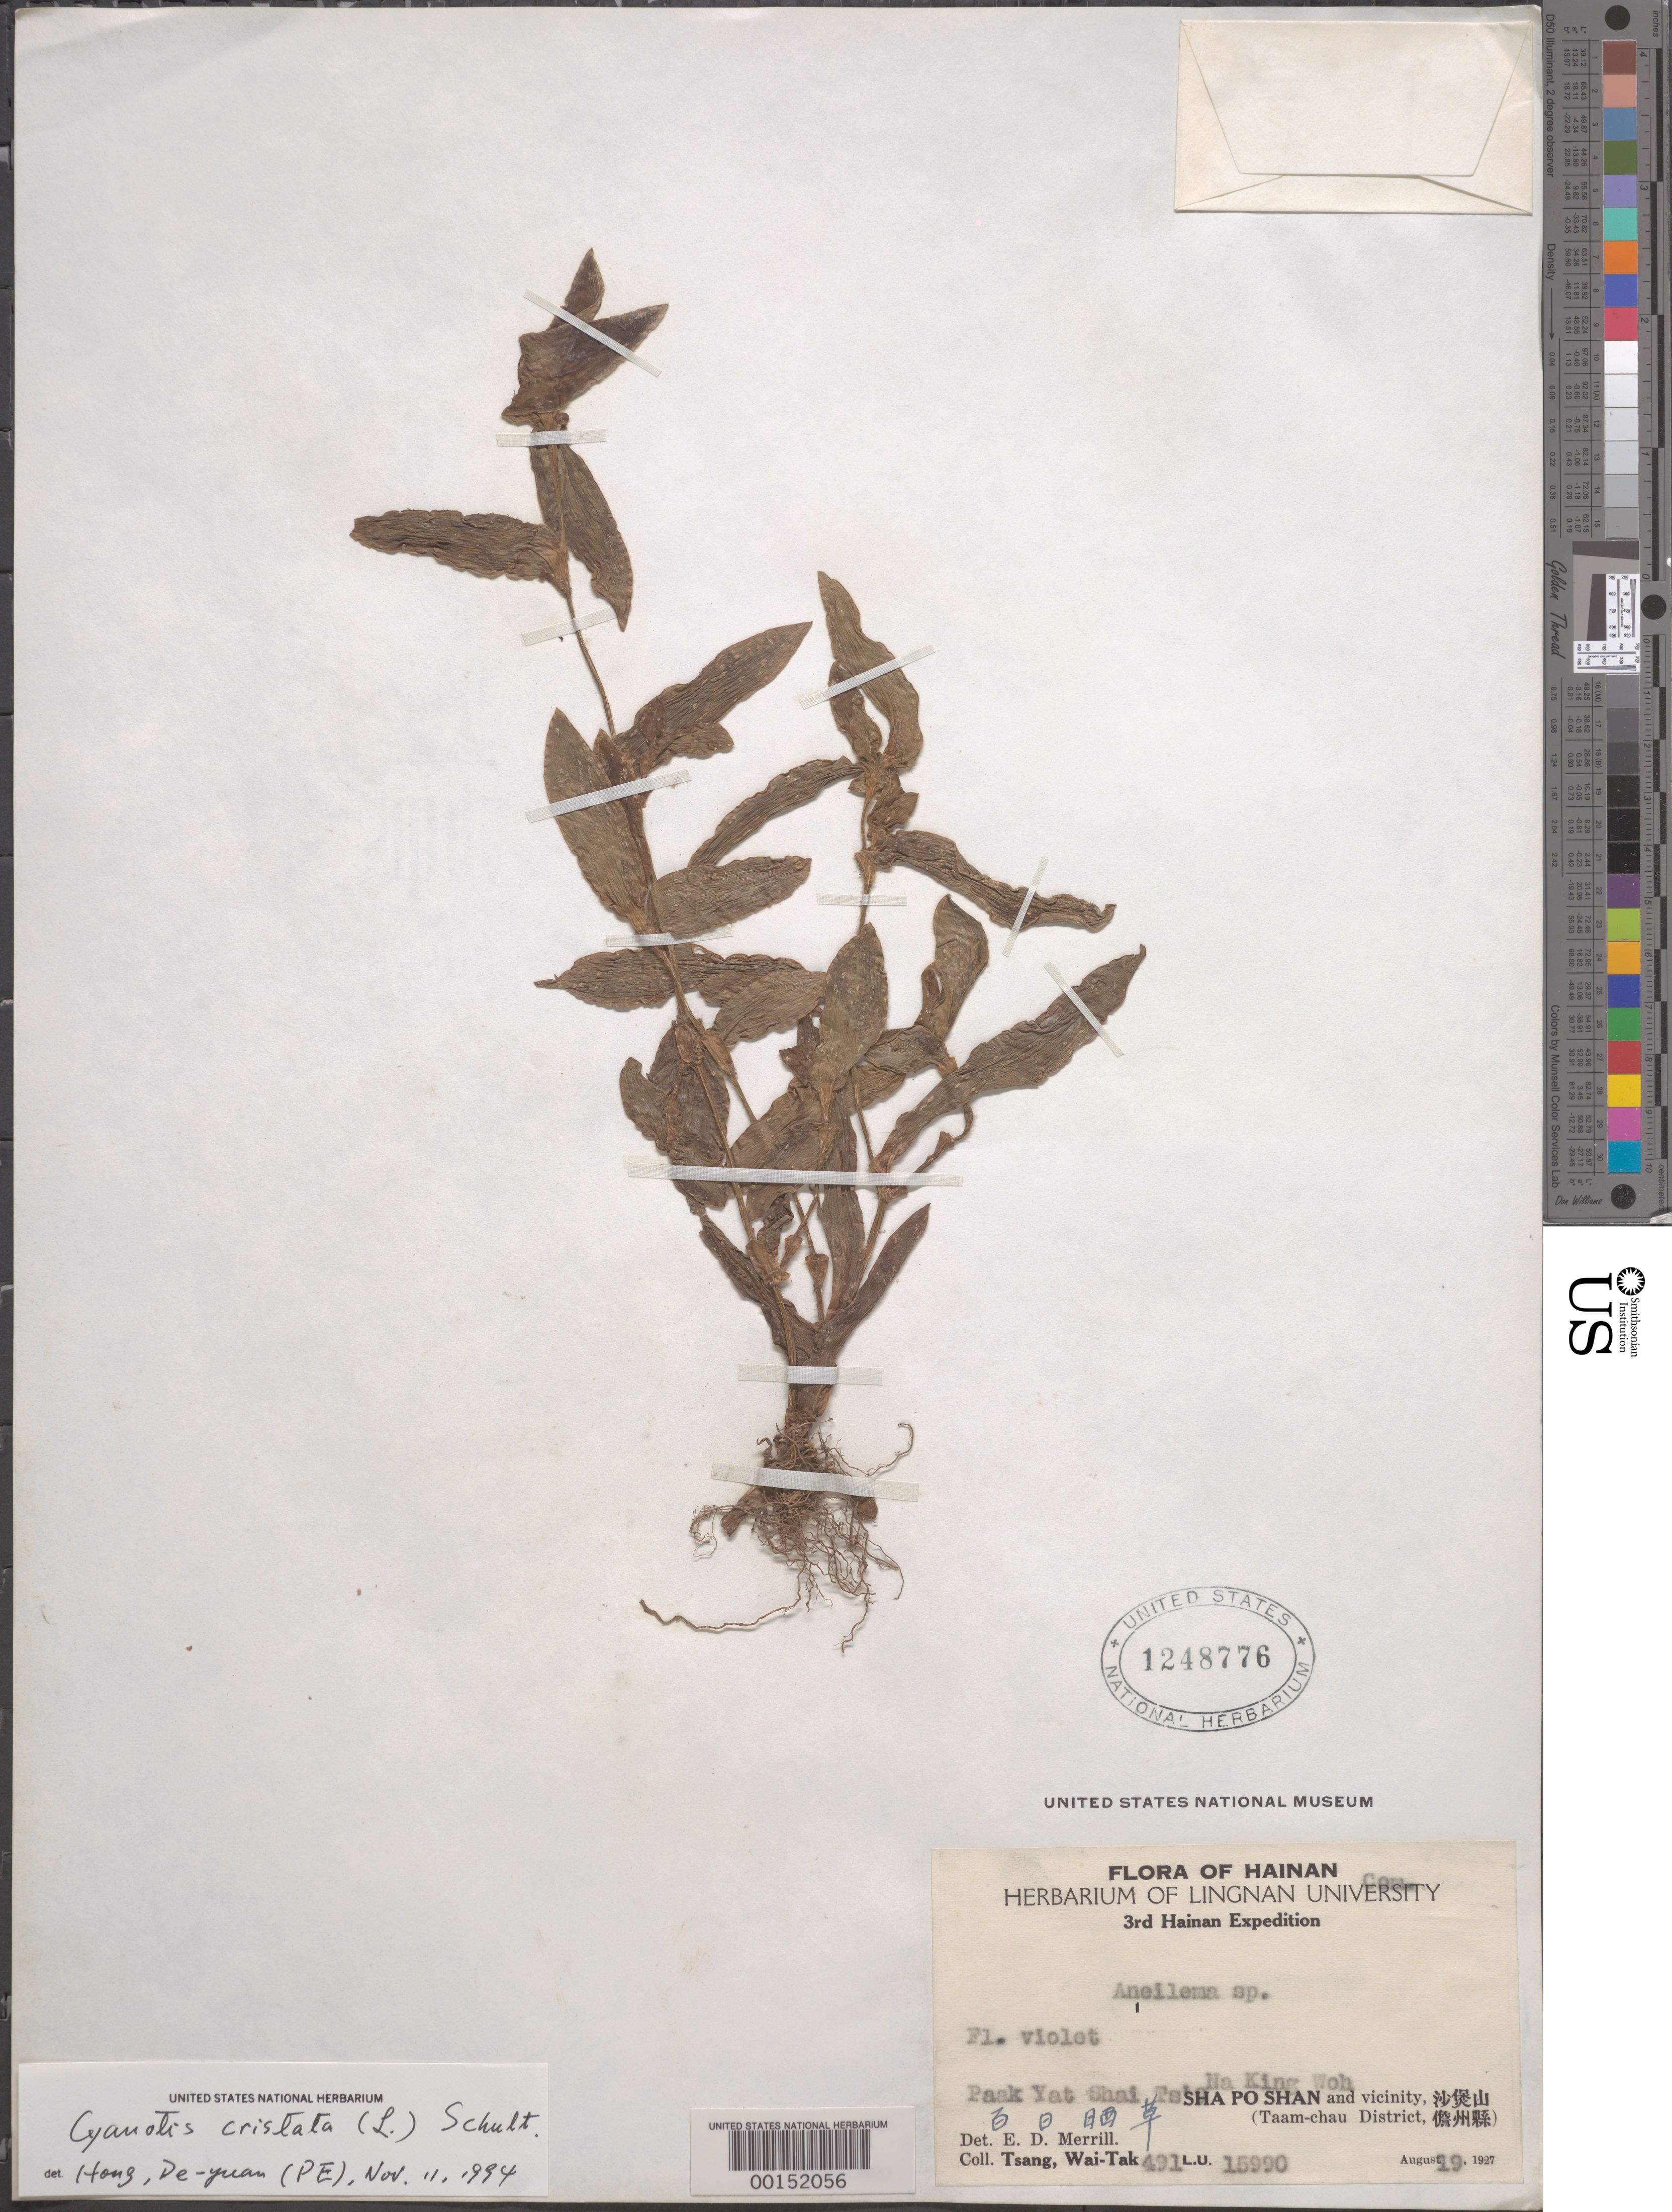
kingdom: Plantae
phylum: Tracheophyta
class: Liliopsida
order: Commelinales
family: Commelinaceae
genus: Cyanotis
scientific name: Cyanotis cristata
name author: (L.) D. Don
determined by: Hong, D. Y.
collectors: W. T. Tsang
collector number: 491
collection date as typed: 19 Aug 1927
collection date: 1927-08-19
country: China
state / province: Hainan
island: Hainan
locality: Sha po shan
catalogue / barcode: US 1248776